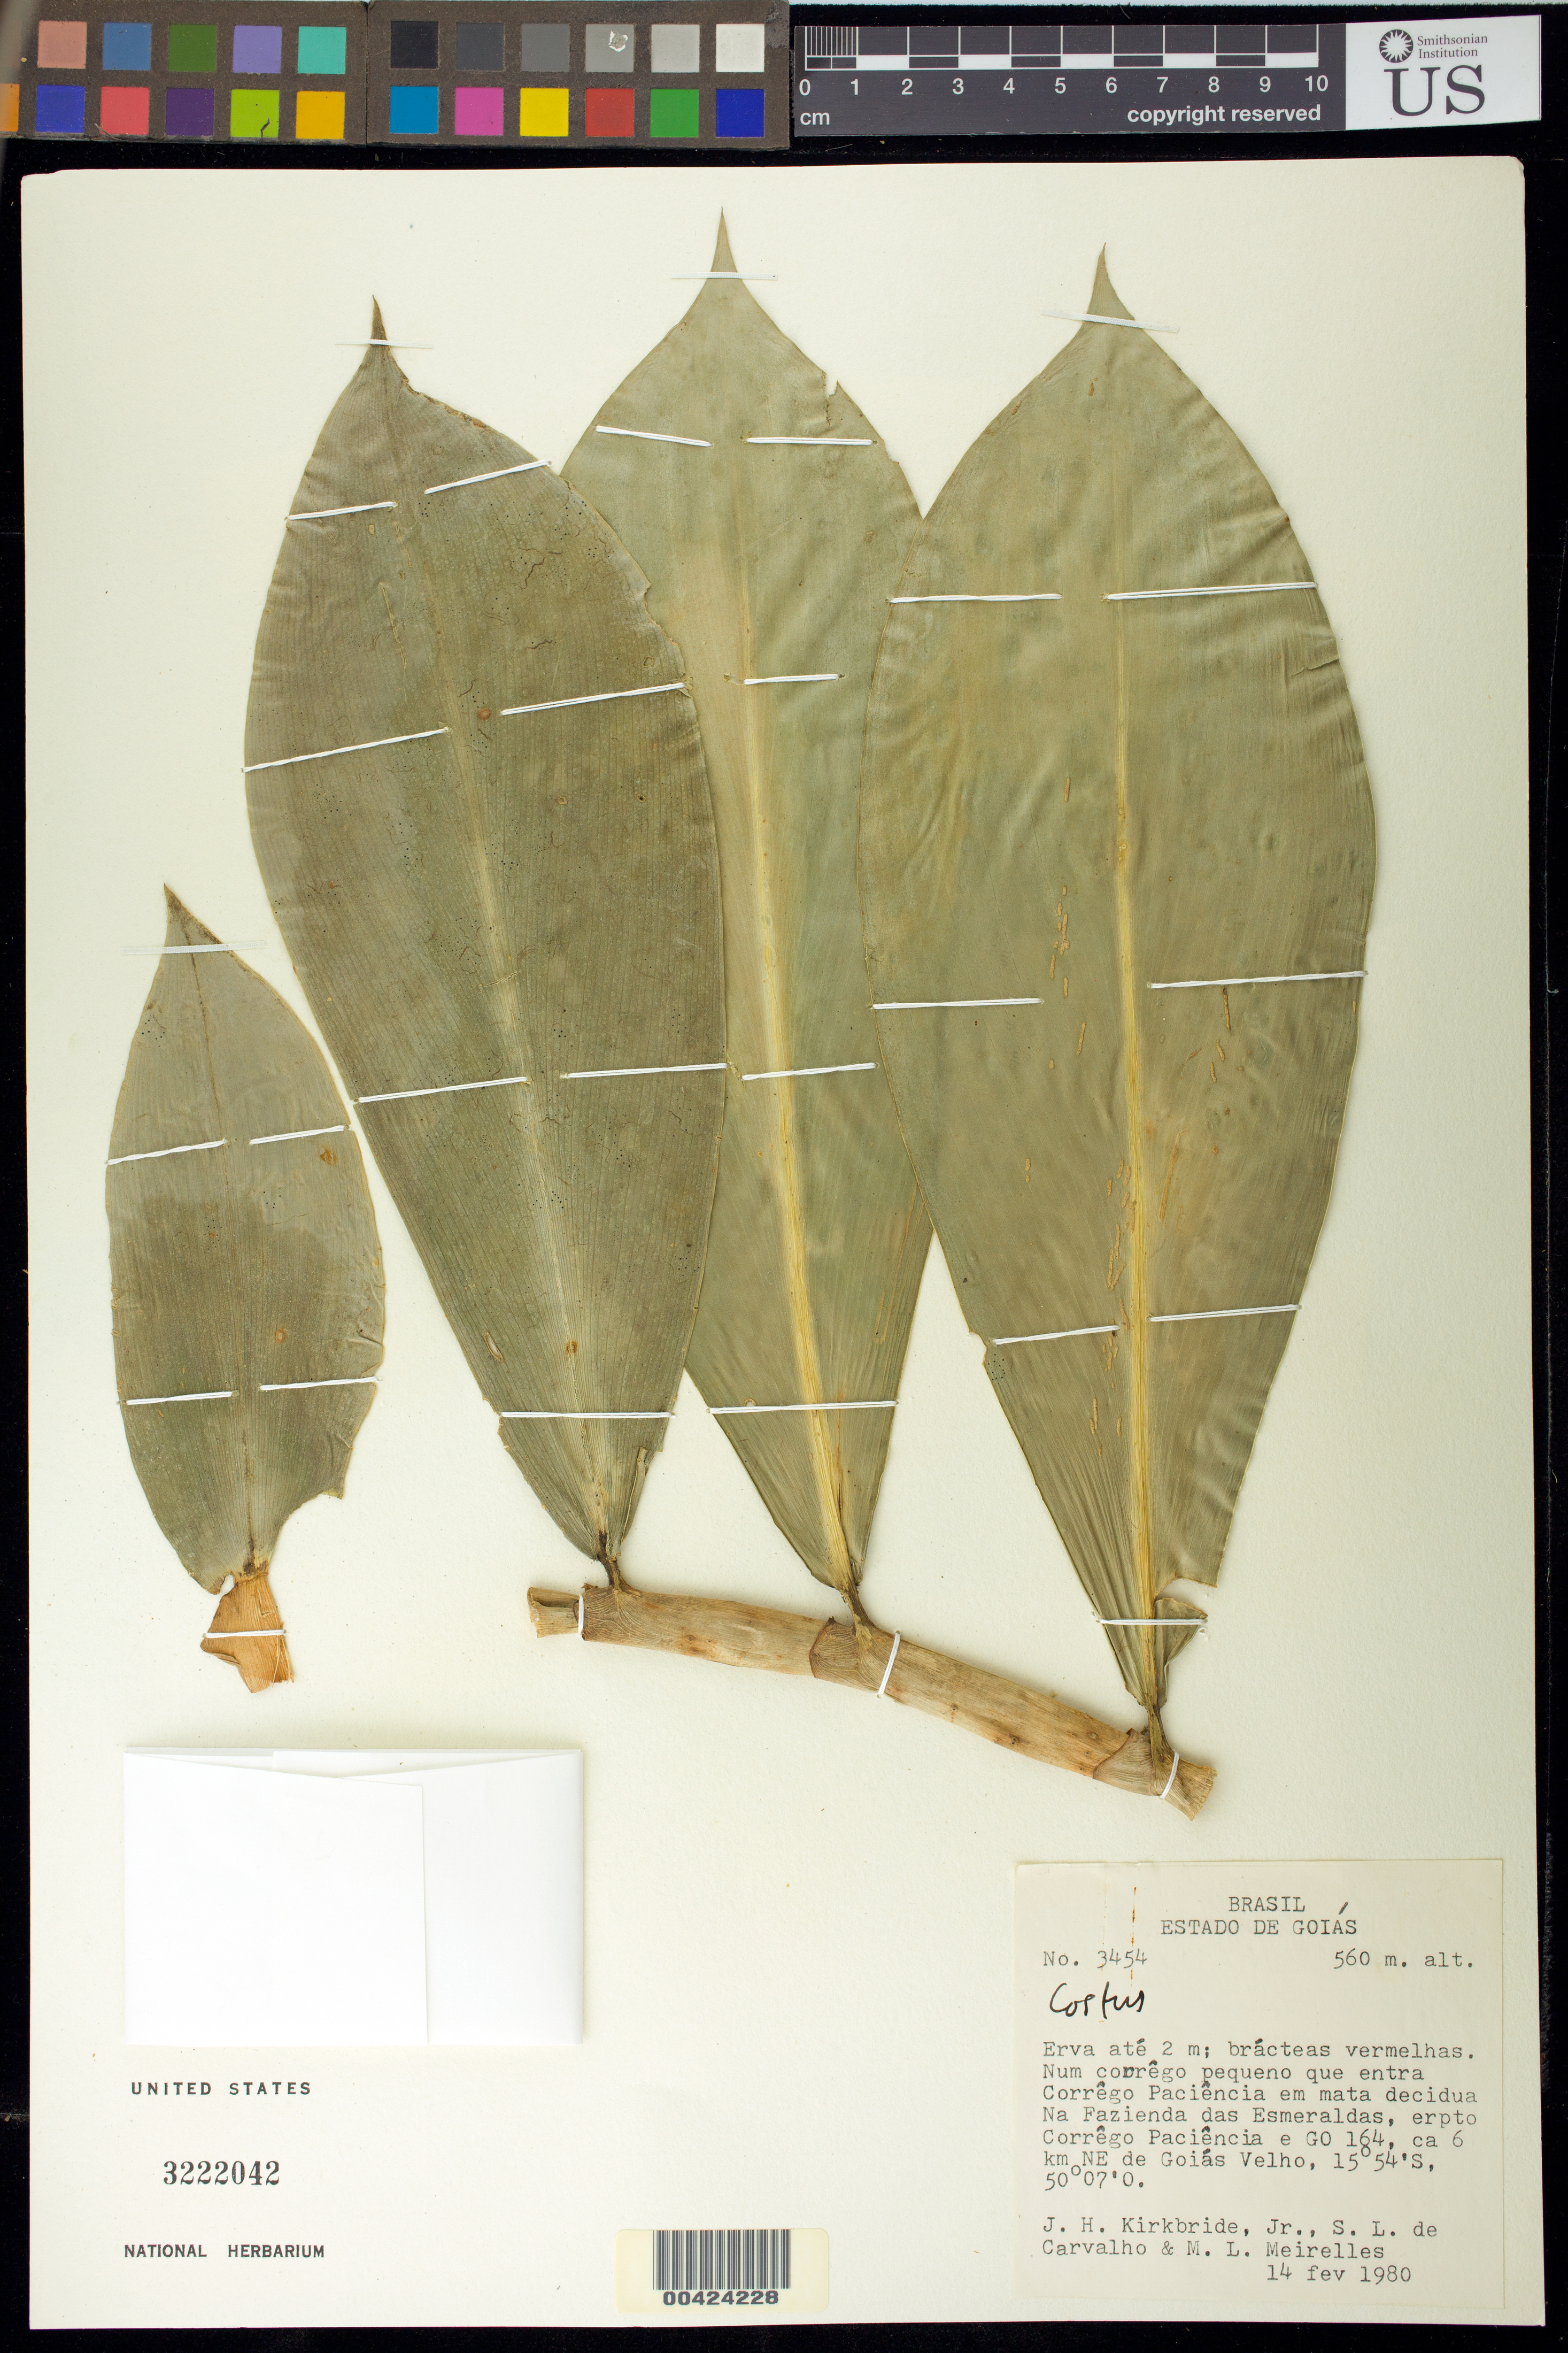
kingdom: Plantae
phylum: Tracheophyta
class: Liliopsida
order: Zingiberales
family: Costaceae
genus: Costus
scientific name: Costus sp.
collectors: J. H. Kirkbride, S. De Carvalho & M. L. Meirelles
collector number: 3454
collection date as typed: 14 Feb 1980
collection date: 1980-02-14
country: Brazil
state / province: Goiás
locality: Corrego paciencia, na fazienda das esmeraldas, erpto corrego paciencia e go164, ca. 6 km ne de goias velho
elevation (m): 560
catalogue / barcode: US 3222042